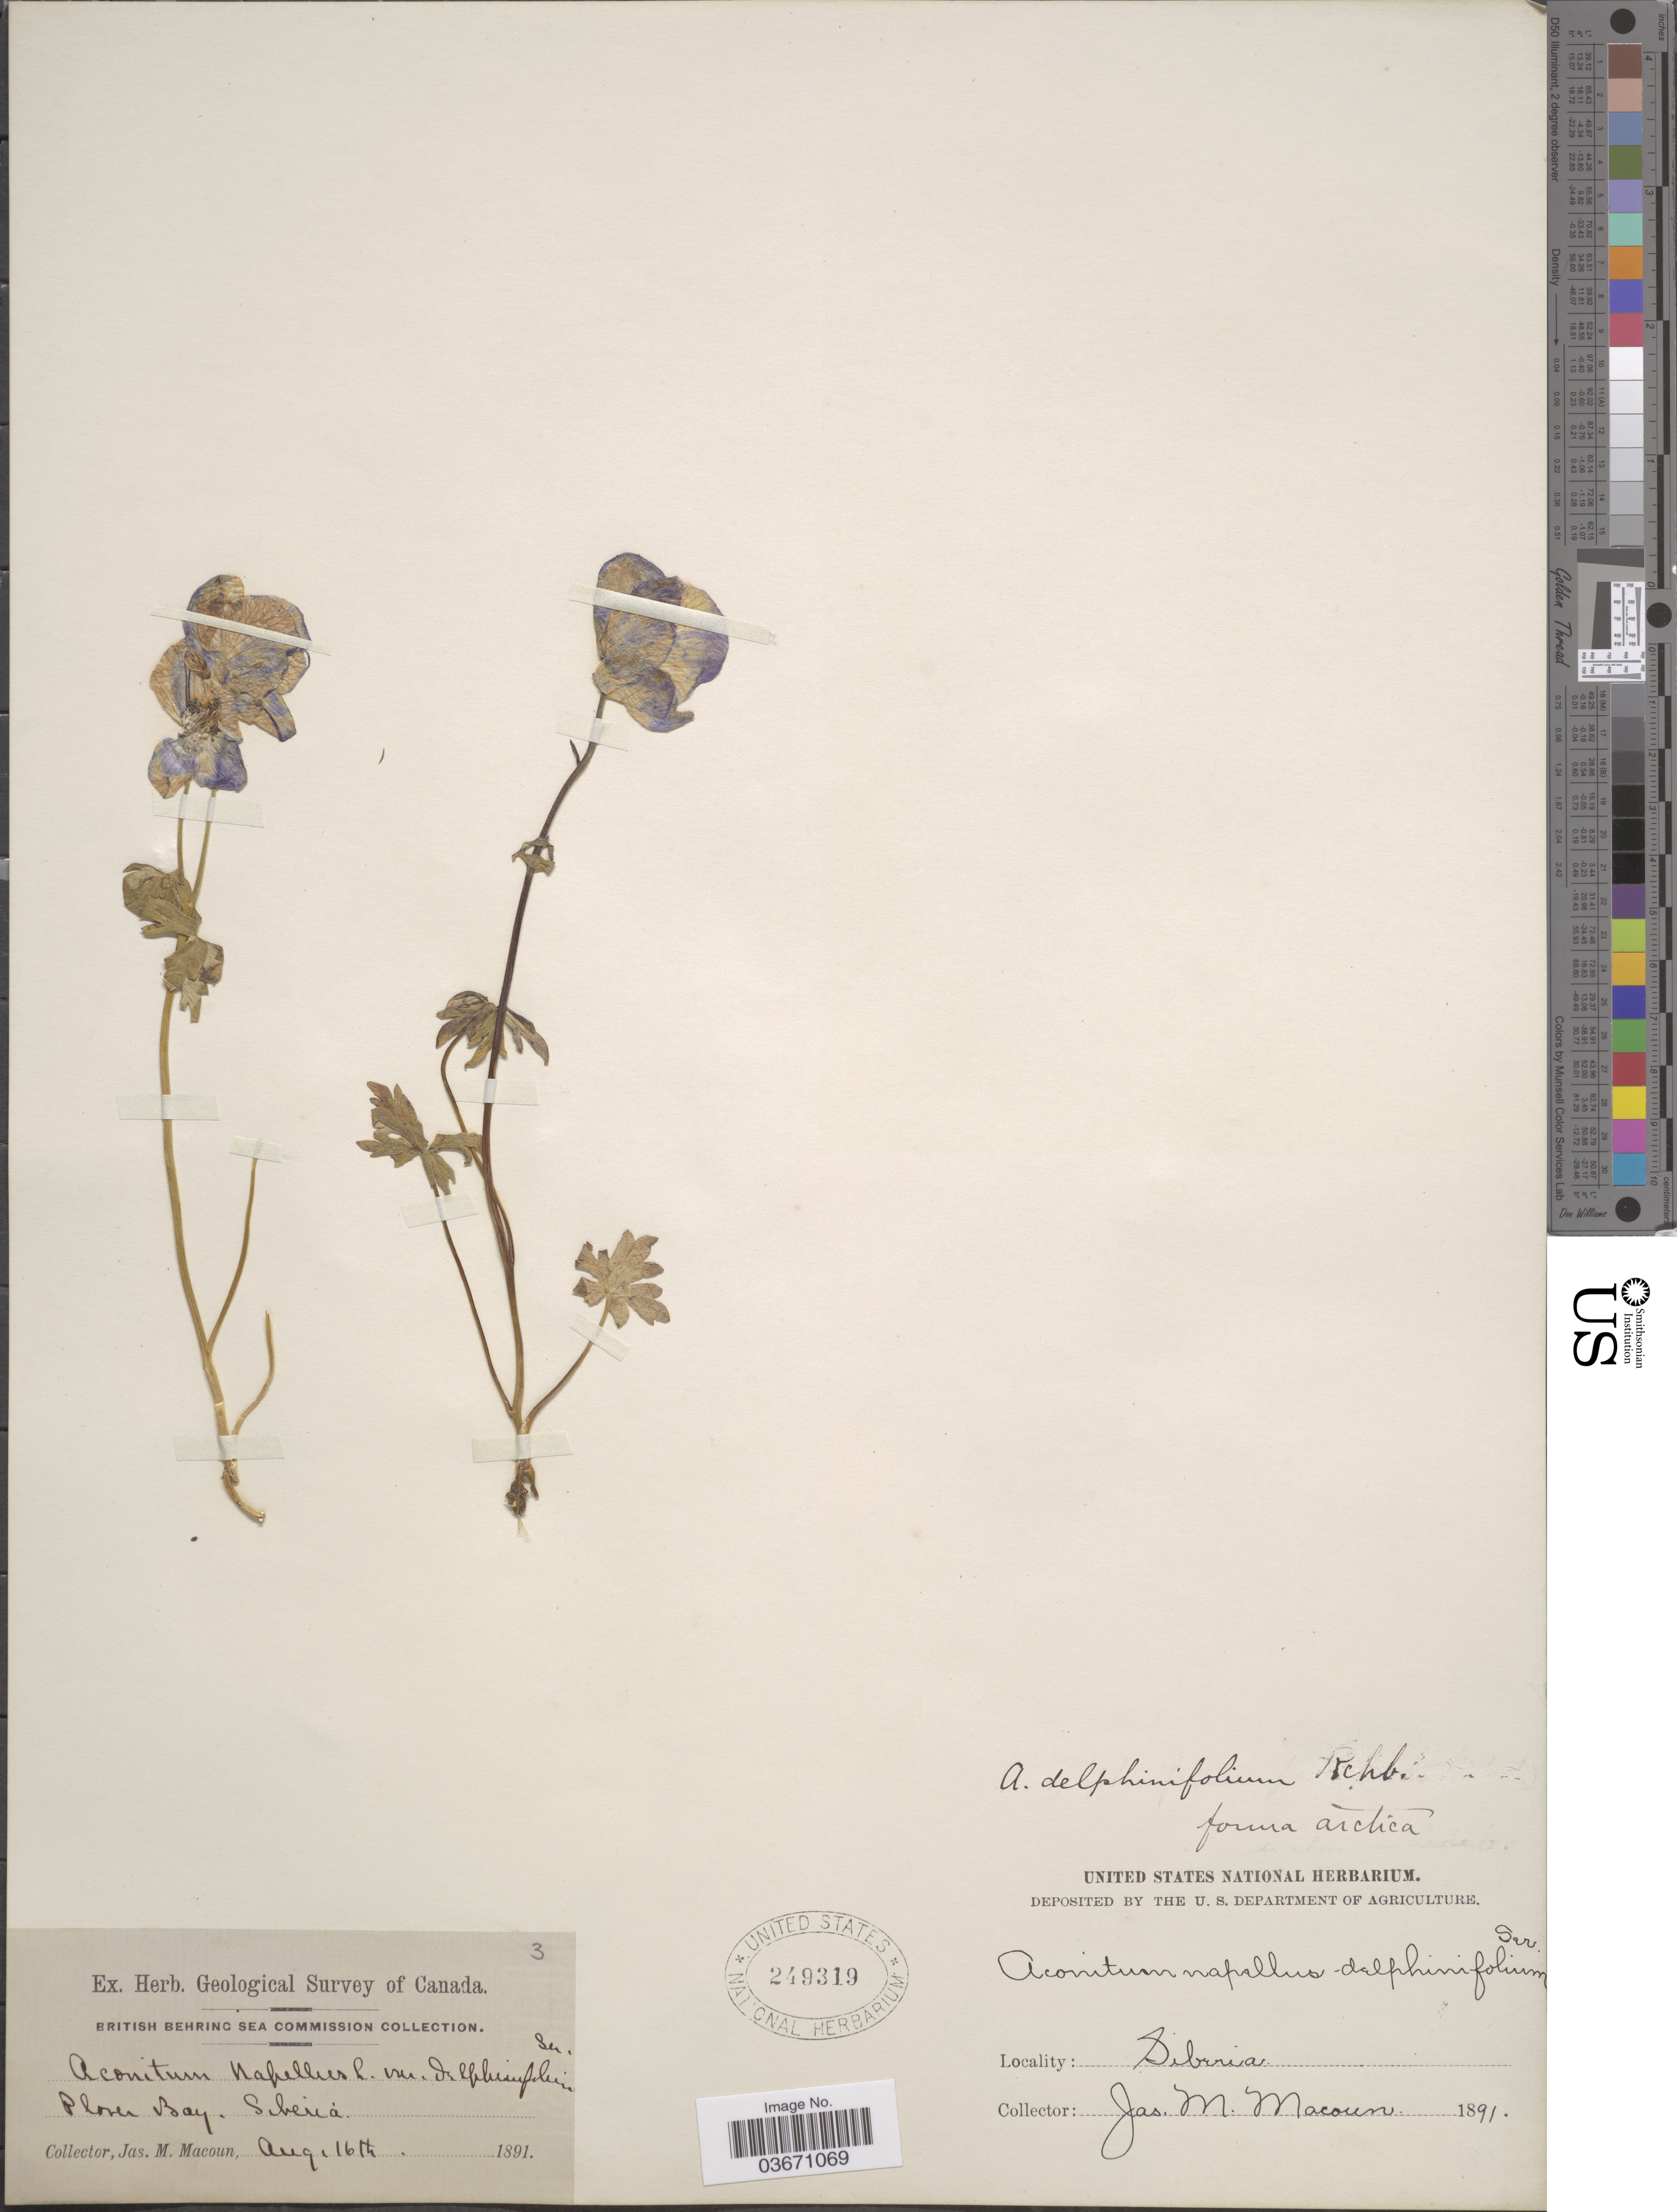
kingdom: Plantae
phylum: Tracheophyta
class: Magnoliopsida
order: Ranunculales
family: Ranunculaceae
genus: Aconitum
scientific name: Aconitum napellus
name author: L.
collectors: J. M. Macoun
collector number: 3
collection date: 1891-08-16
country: Russian Federation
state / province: Chukotka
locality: Plover Bay. Siberia.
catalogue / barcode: US 249319